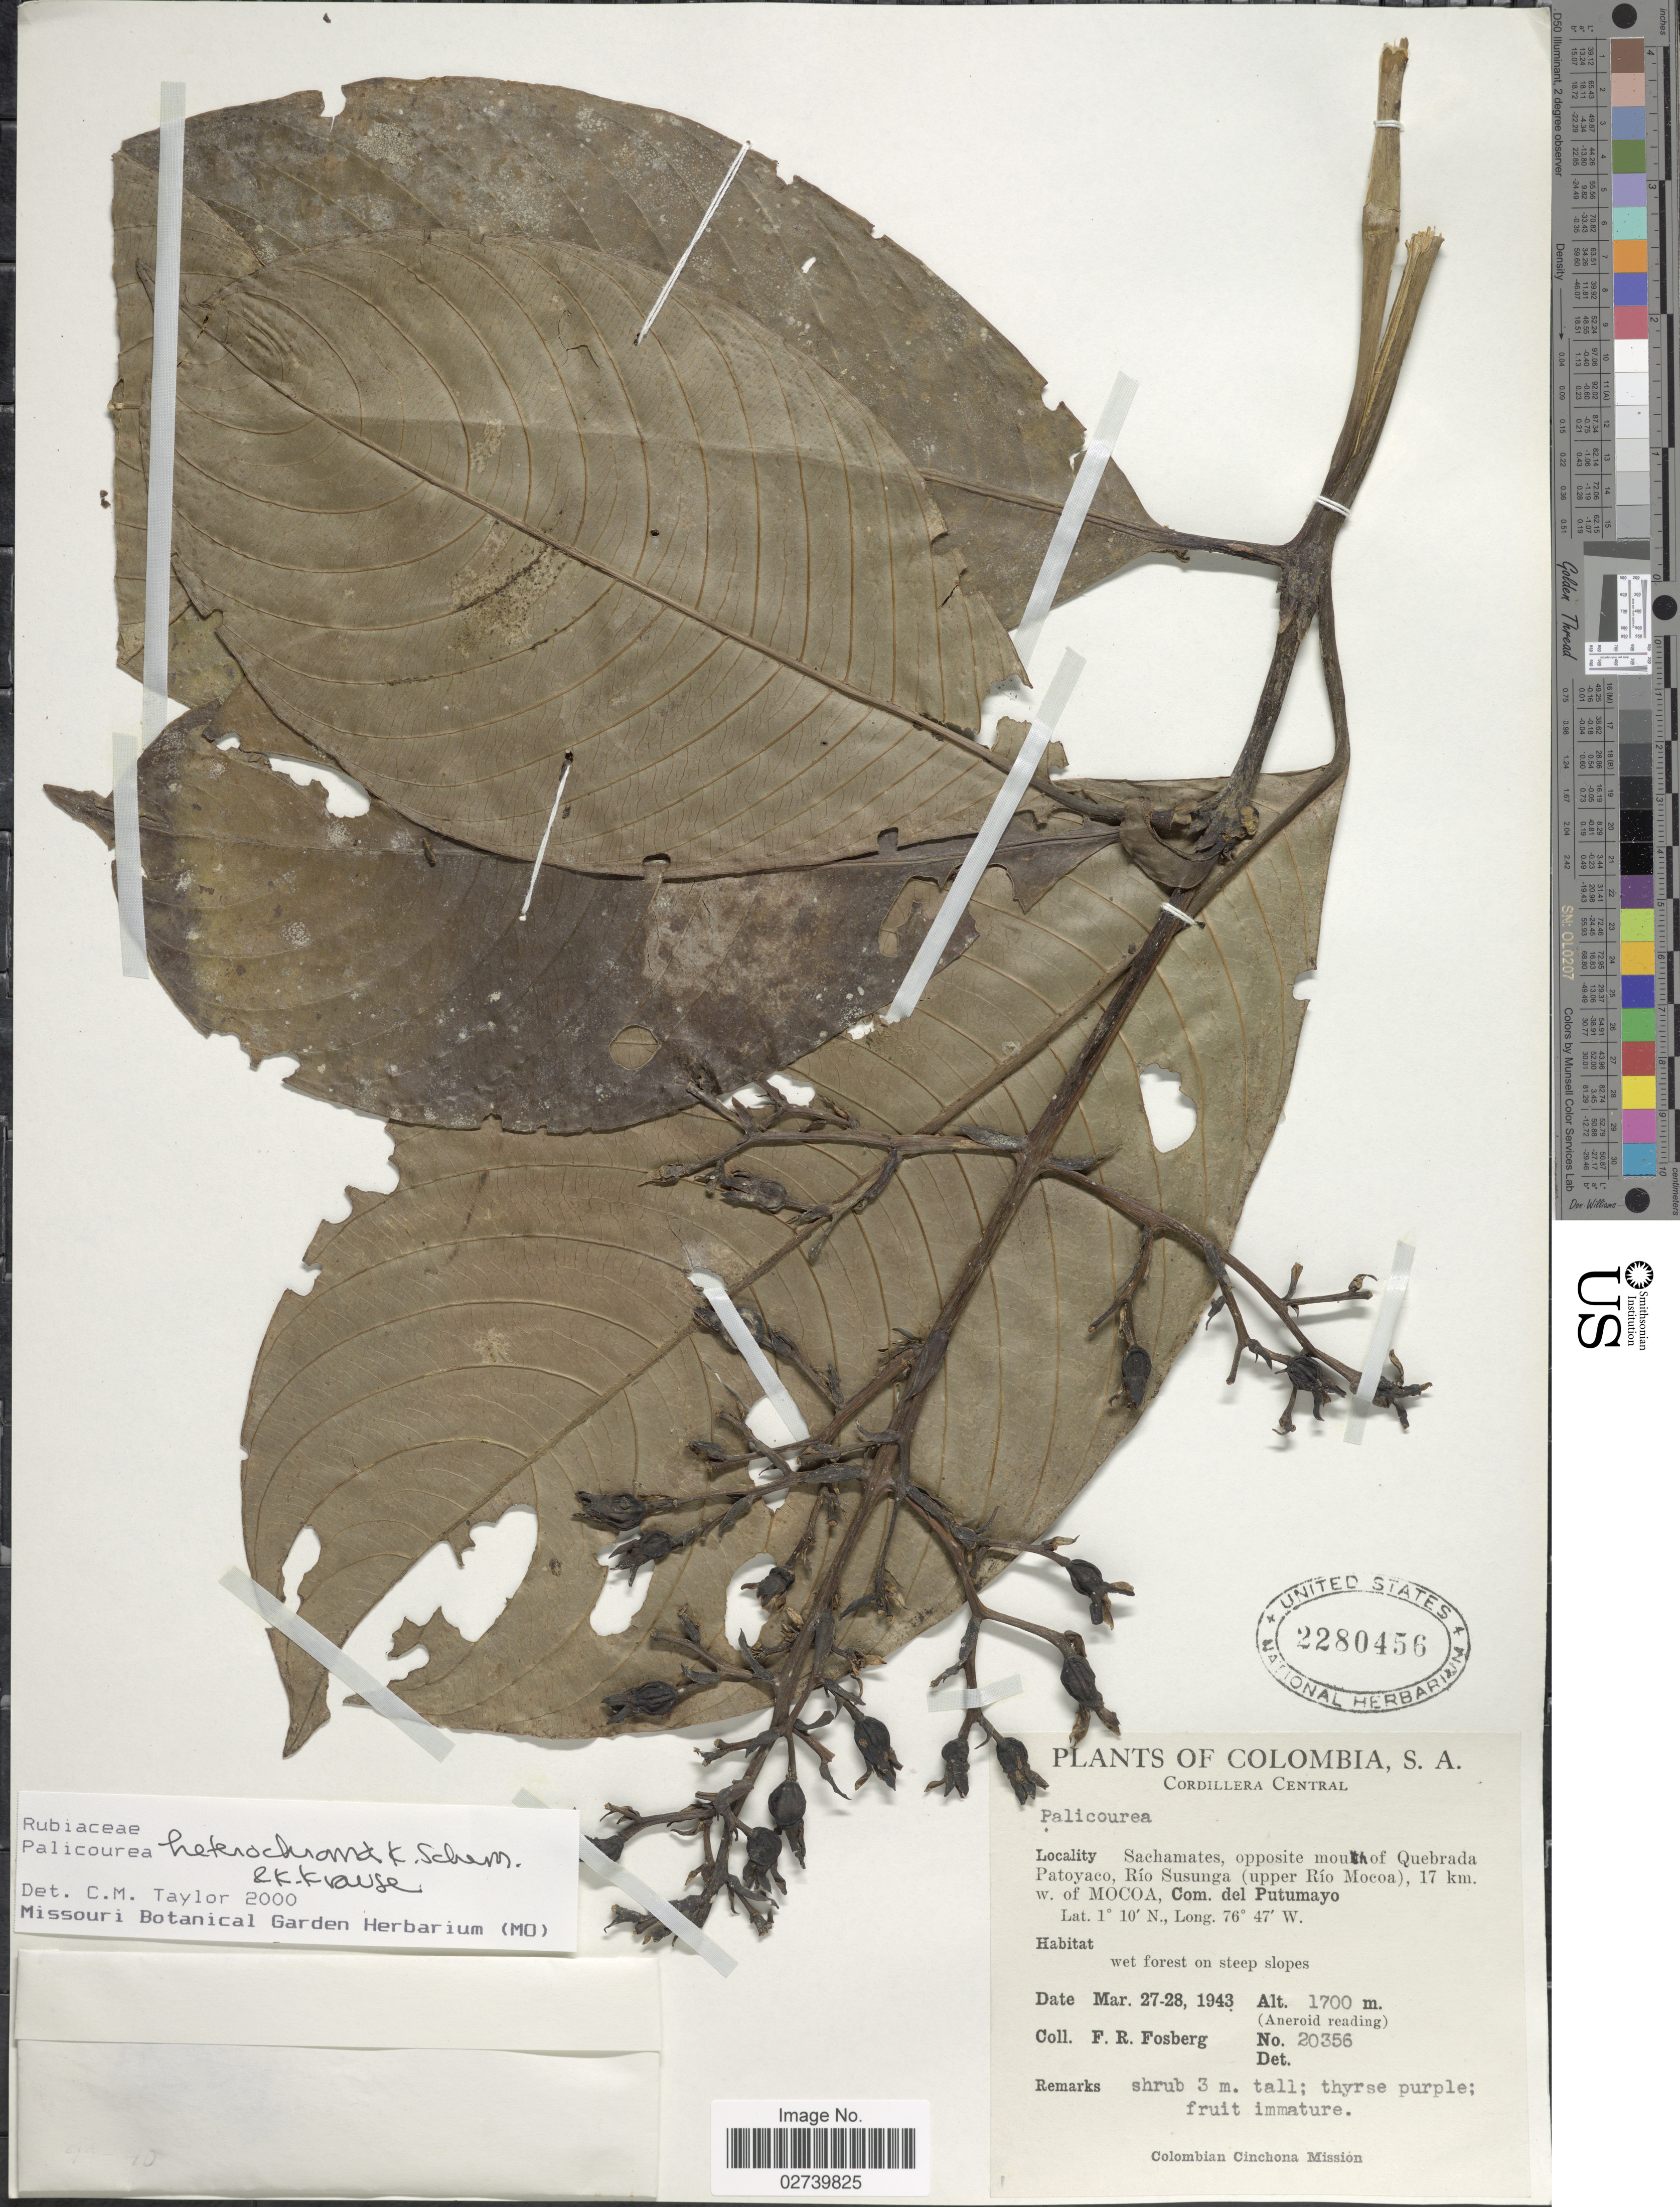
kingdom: Plantae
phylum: Tracheophyta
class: Magnoliopsida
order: Gentianales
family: Rubiaceae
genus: Palicourea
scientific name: Palicourea heterochroma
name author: K. Schum. & K. Krause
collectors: F. R. Fosberg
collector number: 20356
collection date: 1943-03-27/1943-03-28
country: Colombia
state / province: Putumayo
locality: Cordillera Central. Sachamates, opposite mouth of Quebrada Patoyaco, Río Susunga (upper Río Mocoa), 17 km. w. of Mocoa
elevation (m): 1700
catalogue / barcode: US 2280456